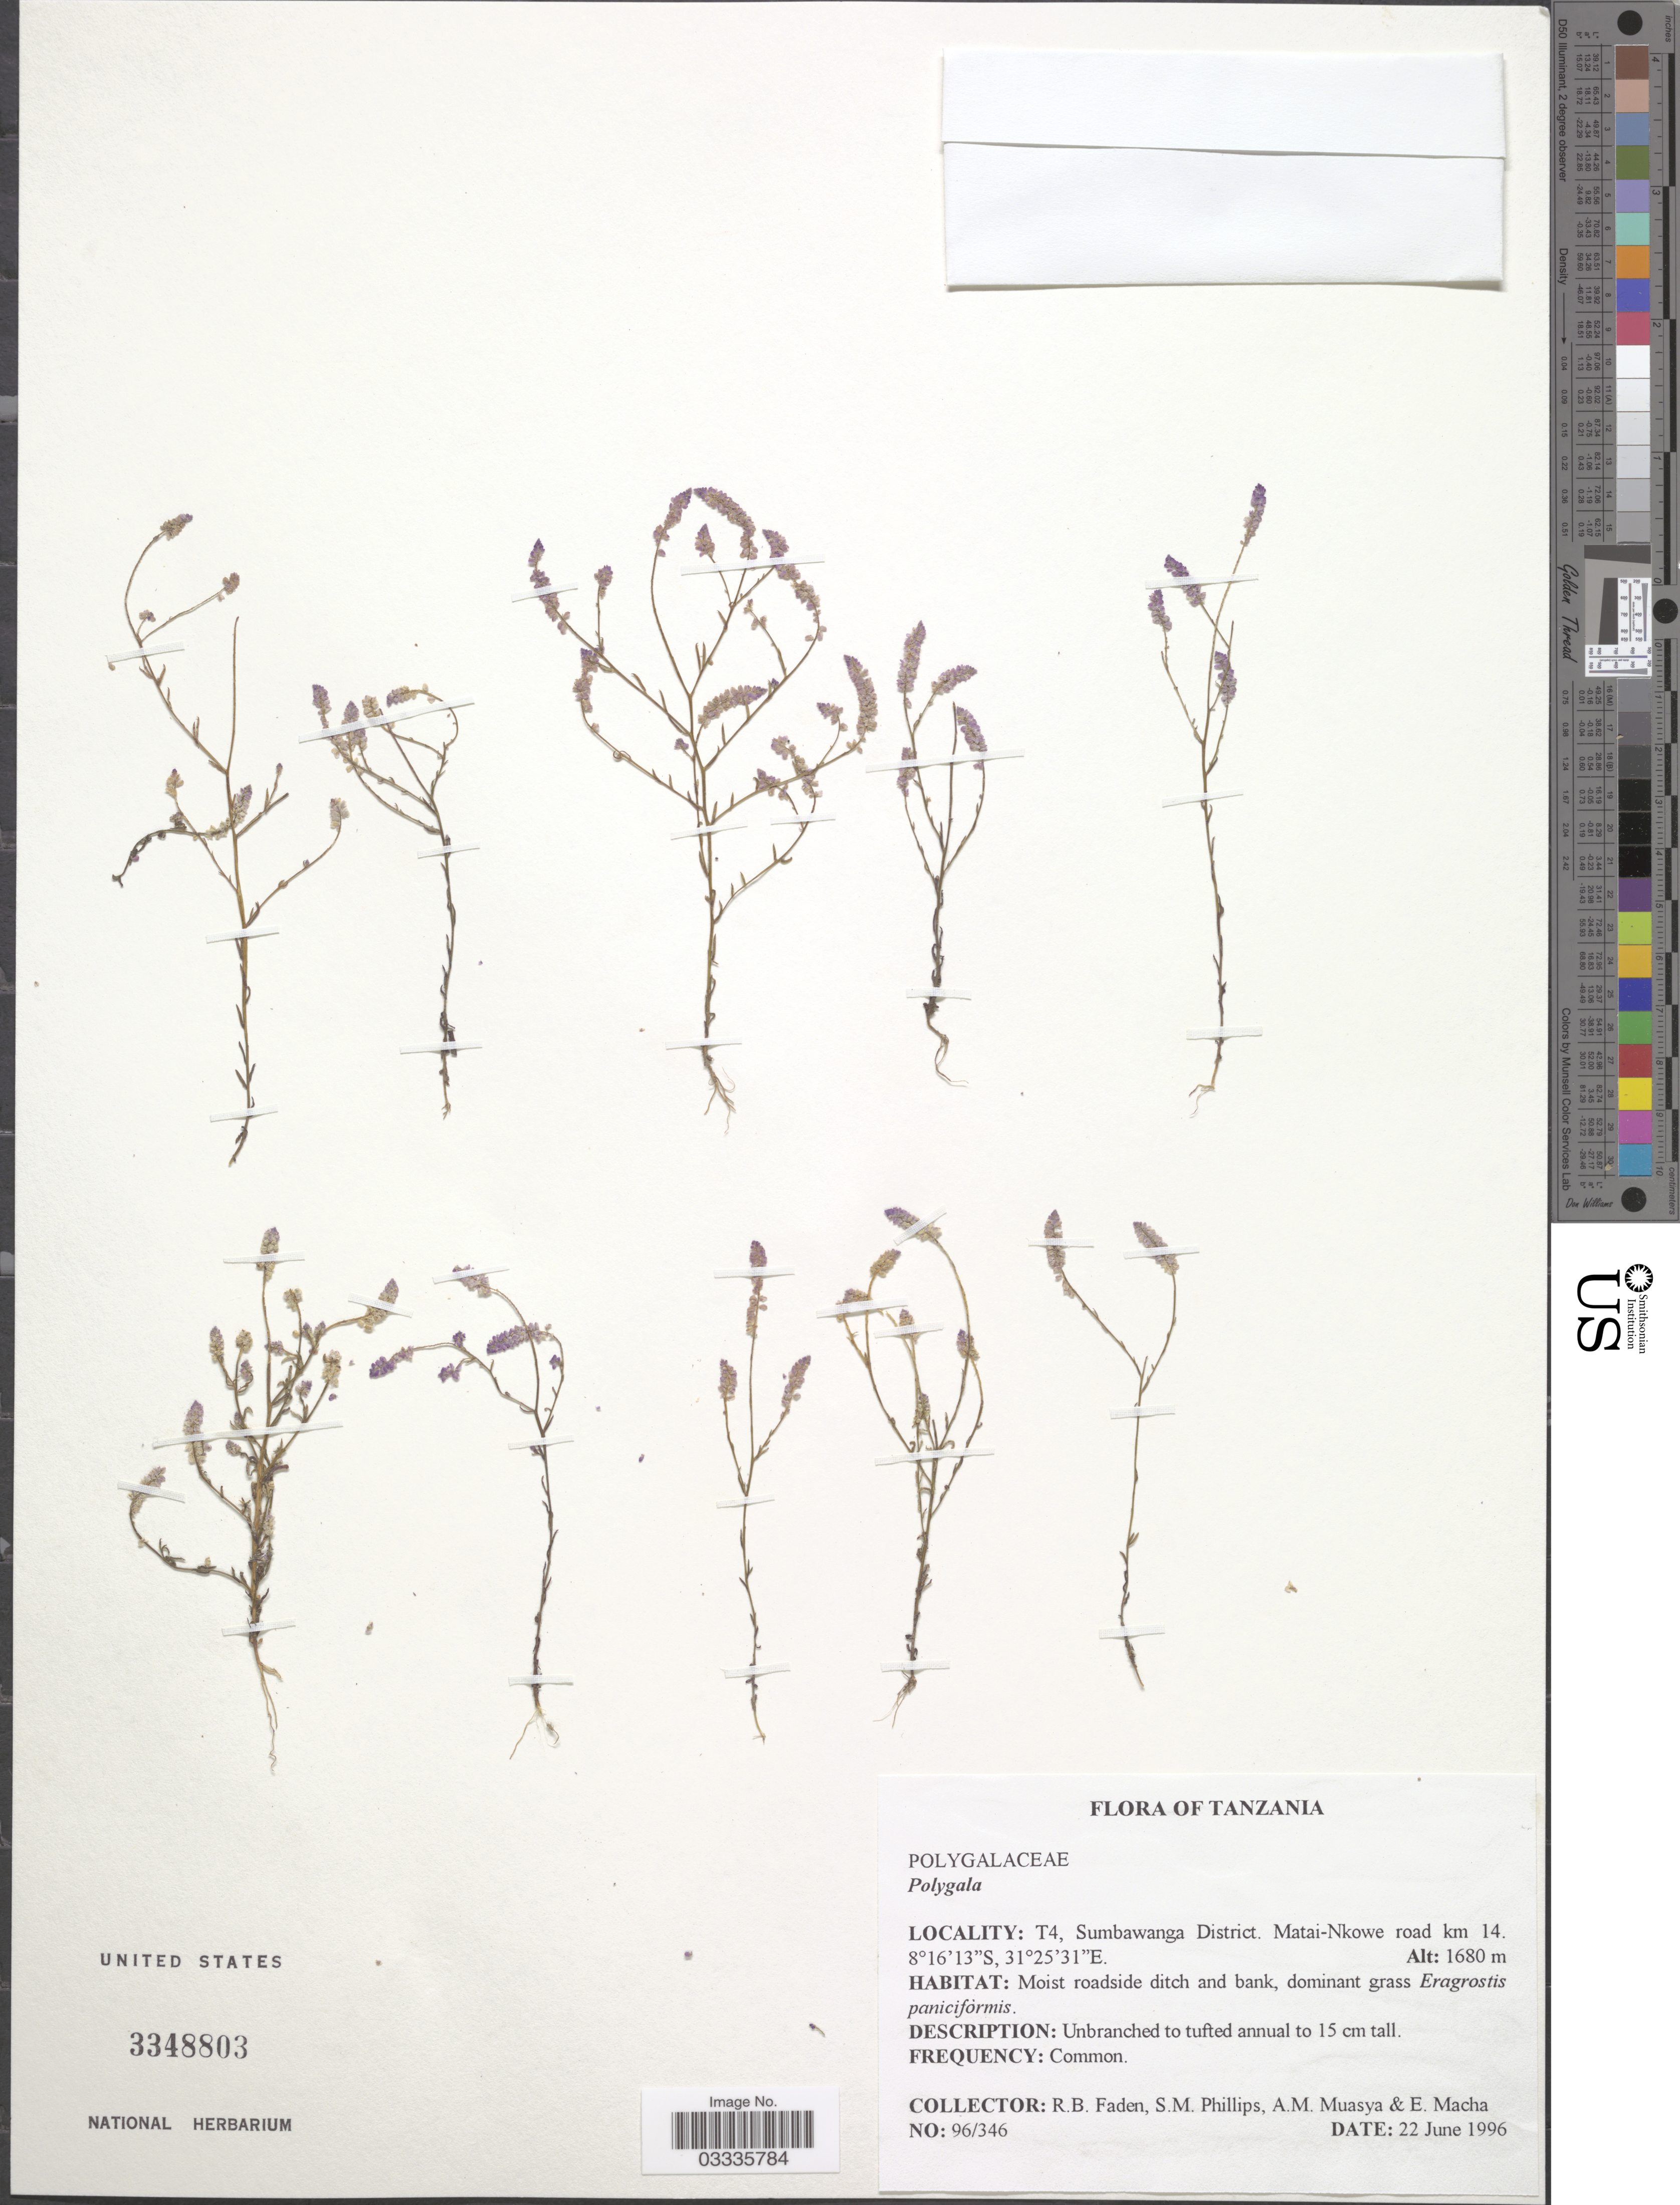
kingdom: Plantae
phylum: Tracheophyta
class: Magnoliopsida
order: Fabales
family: Polygalaceae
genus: Polygala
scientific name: Polygala sp.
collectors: R. B. Faden, S. M. Phillips, A. Muasya & E. Macha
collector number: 96/346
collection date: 1996-06-22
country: Tanzania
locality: T4, Sumbawanga District,. Matai-Nkowe road km 14.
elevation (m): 1680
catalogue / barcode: US 3348803